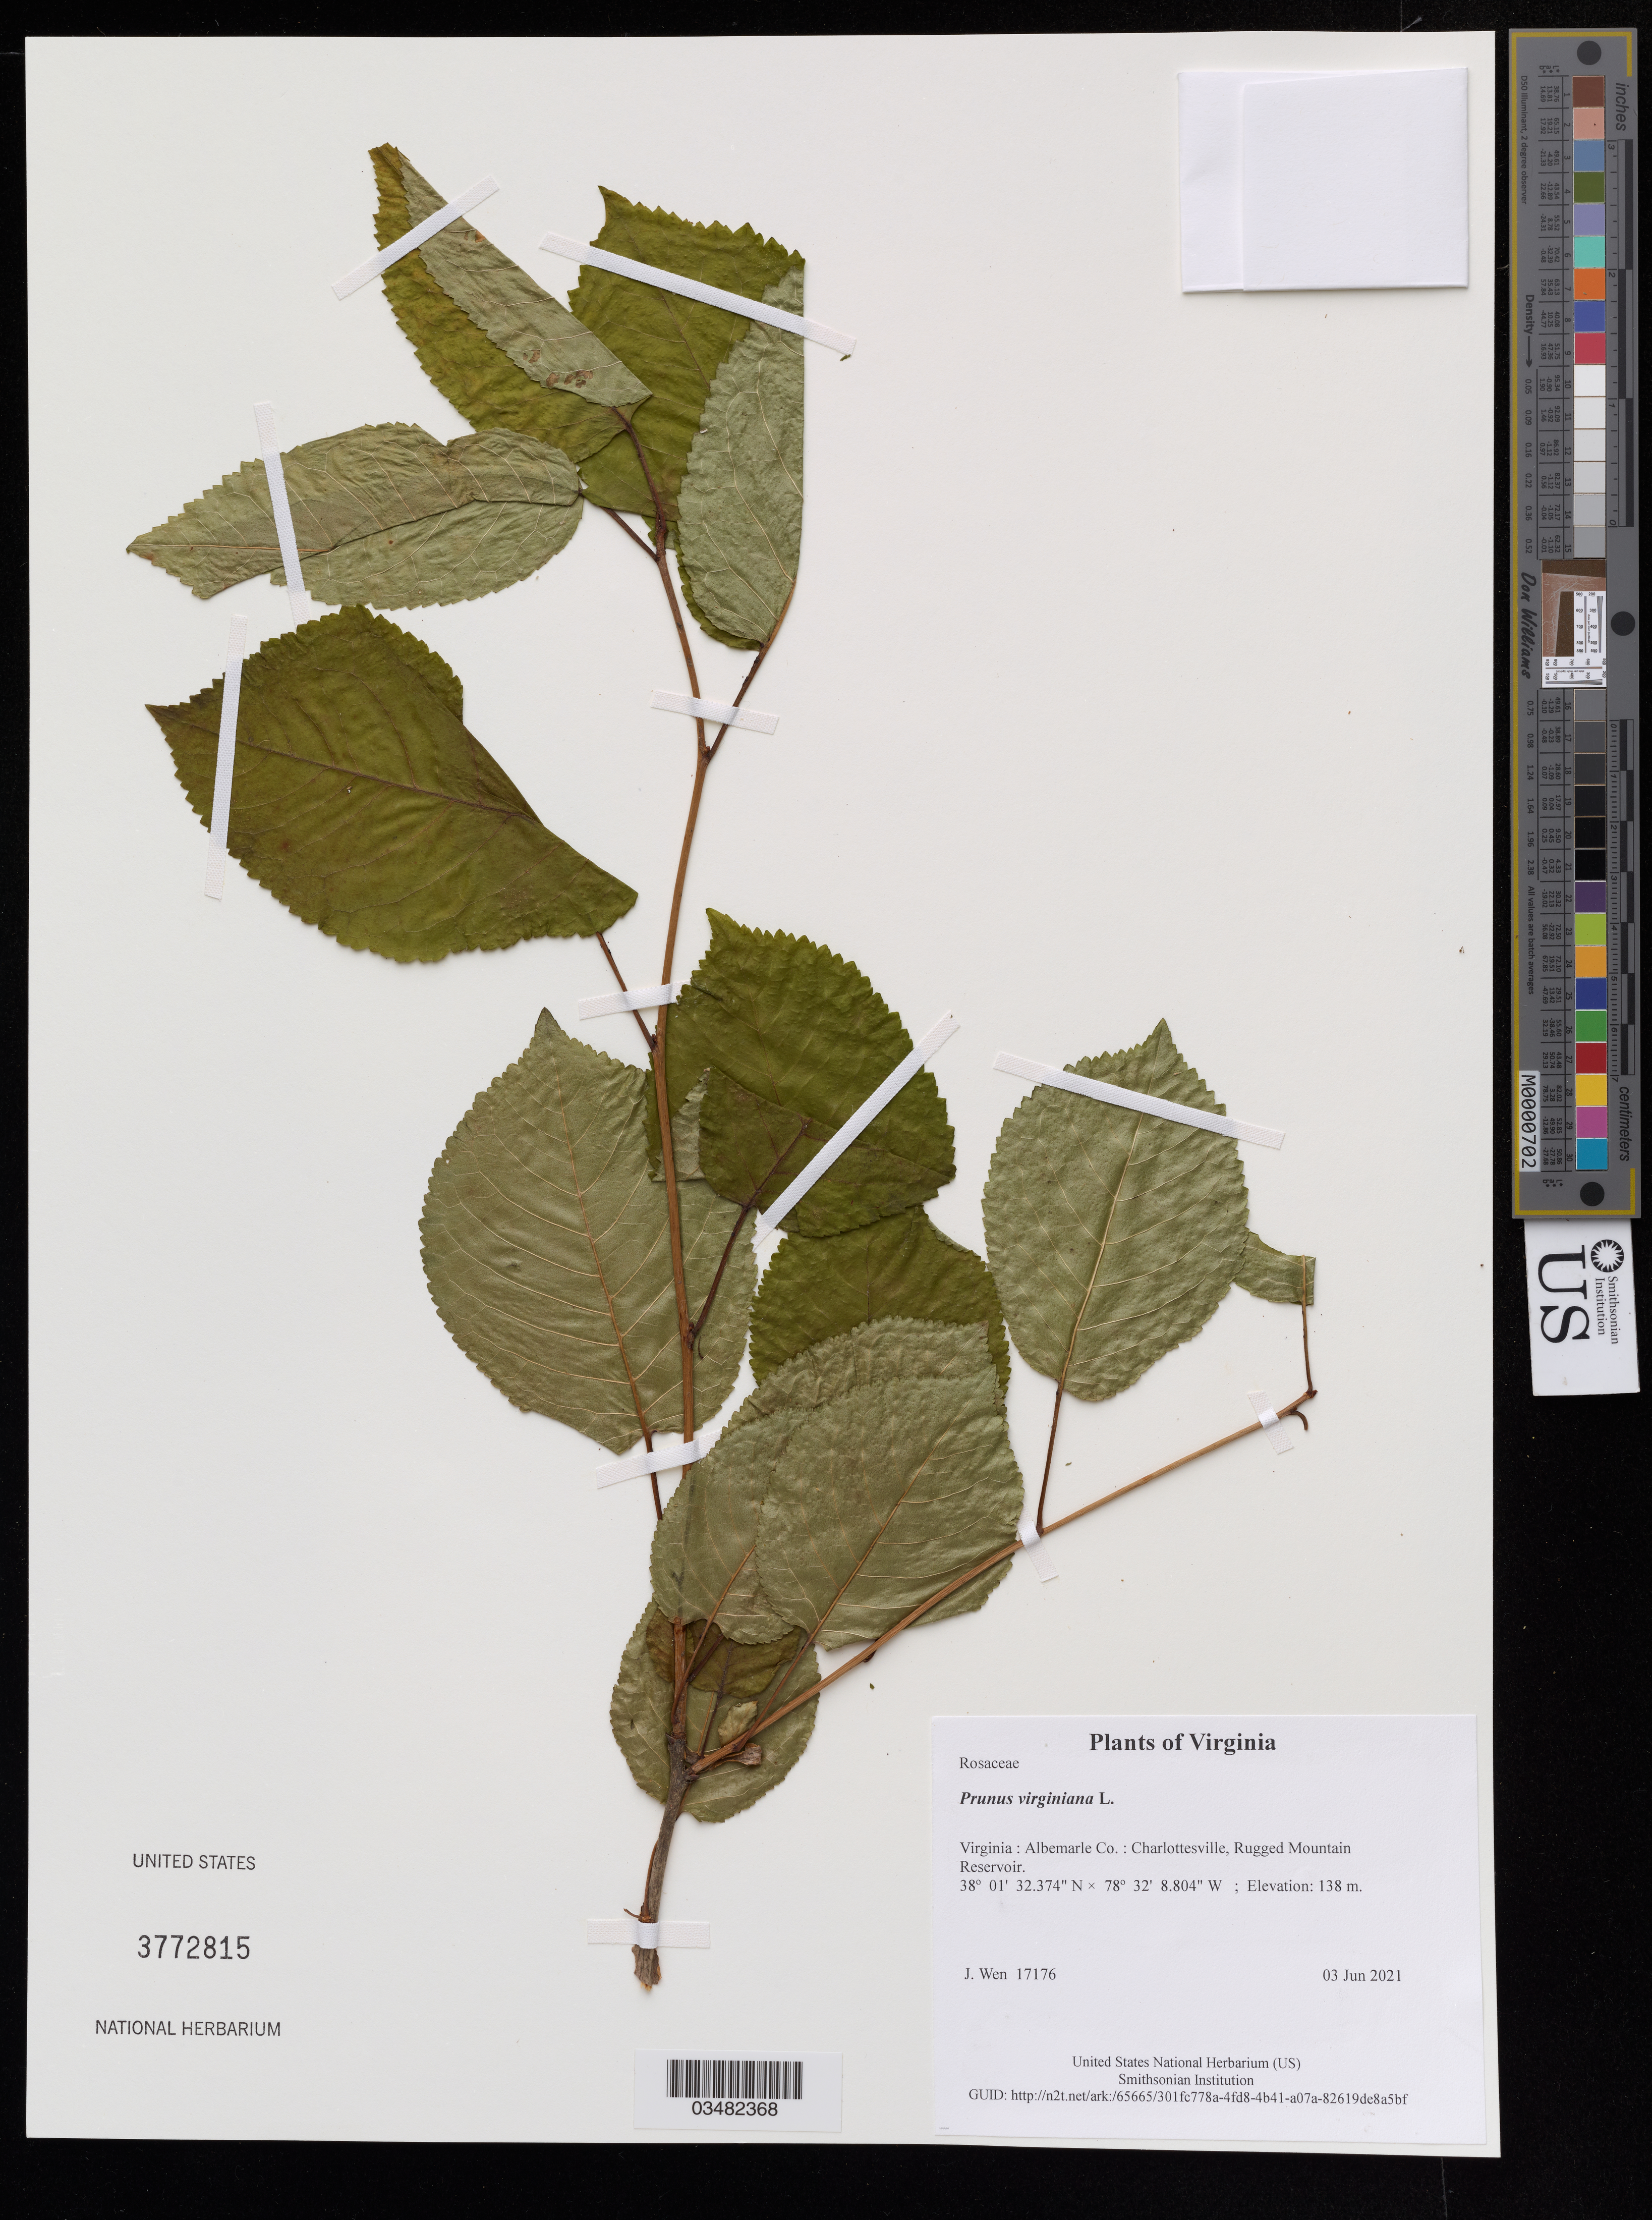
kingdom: Plantae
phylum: Tracheophyta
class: Magnoliopsida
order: Rosales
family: Rosaceae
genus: Prunus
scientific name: Prunus virginiana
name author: L.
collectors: J. Wen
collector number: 17176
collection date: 2021-06-03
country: United States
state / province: Virginia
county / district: Albemarle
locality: Charlottesville, Rugged Mountain Reservoir.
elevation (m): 138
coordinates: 38 01 32.374 N, 78 32 8.804 W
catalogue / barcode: US 3772815